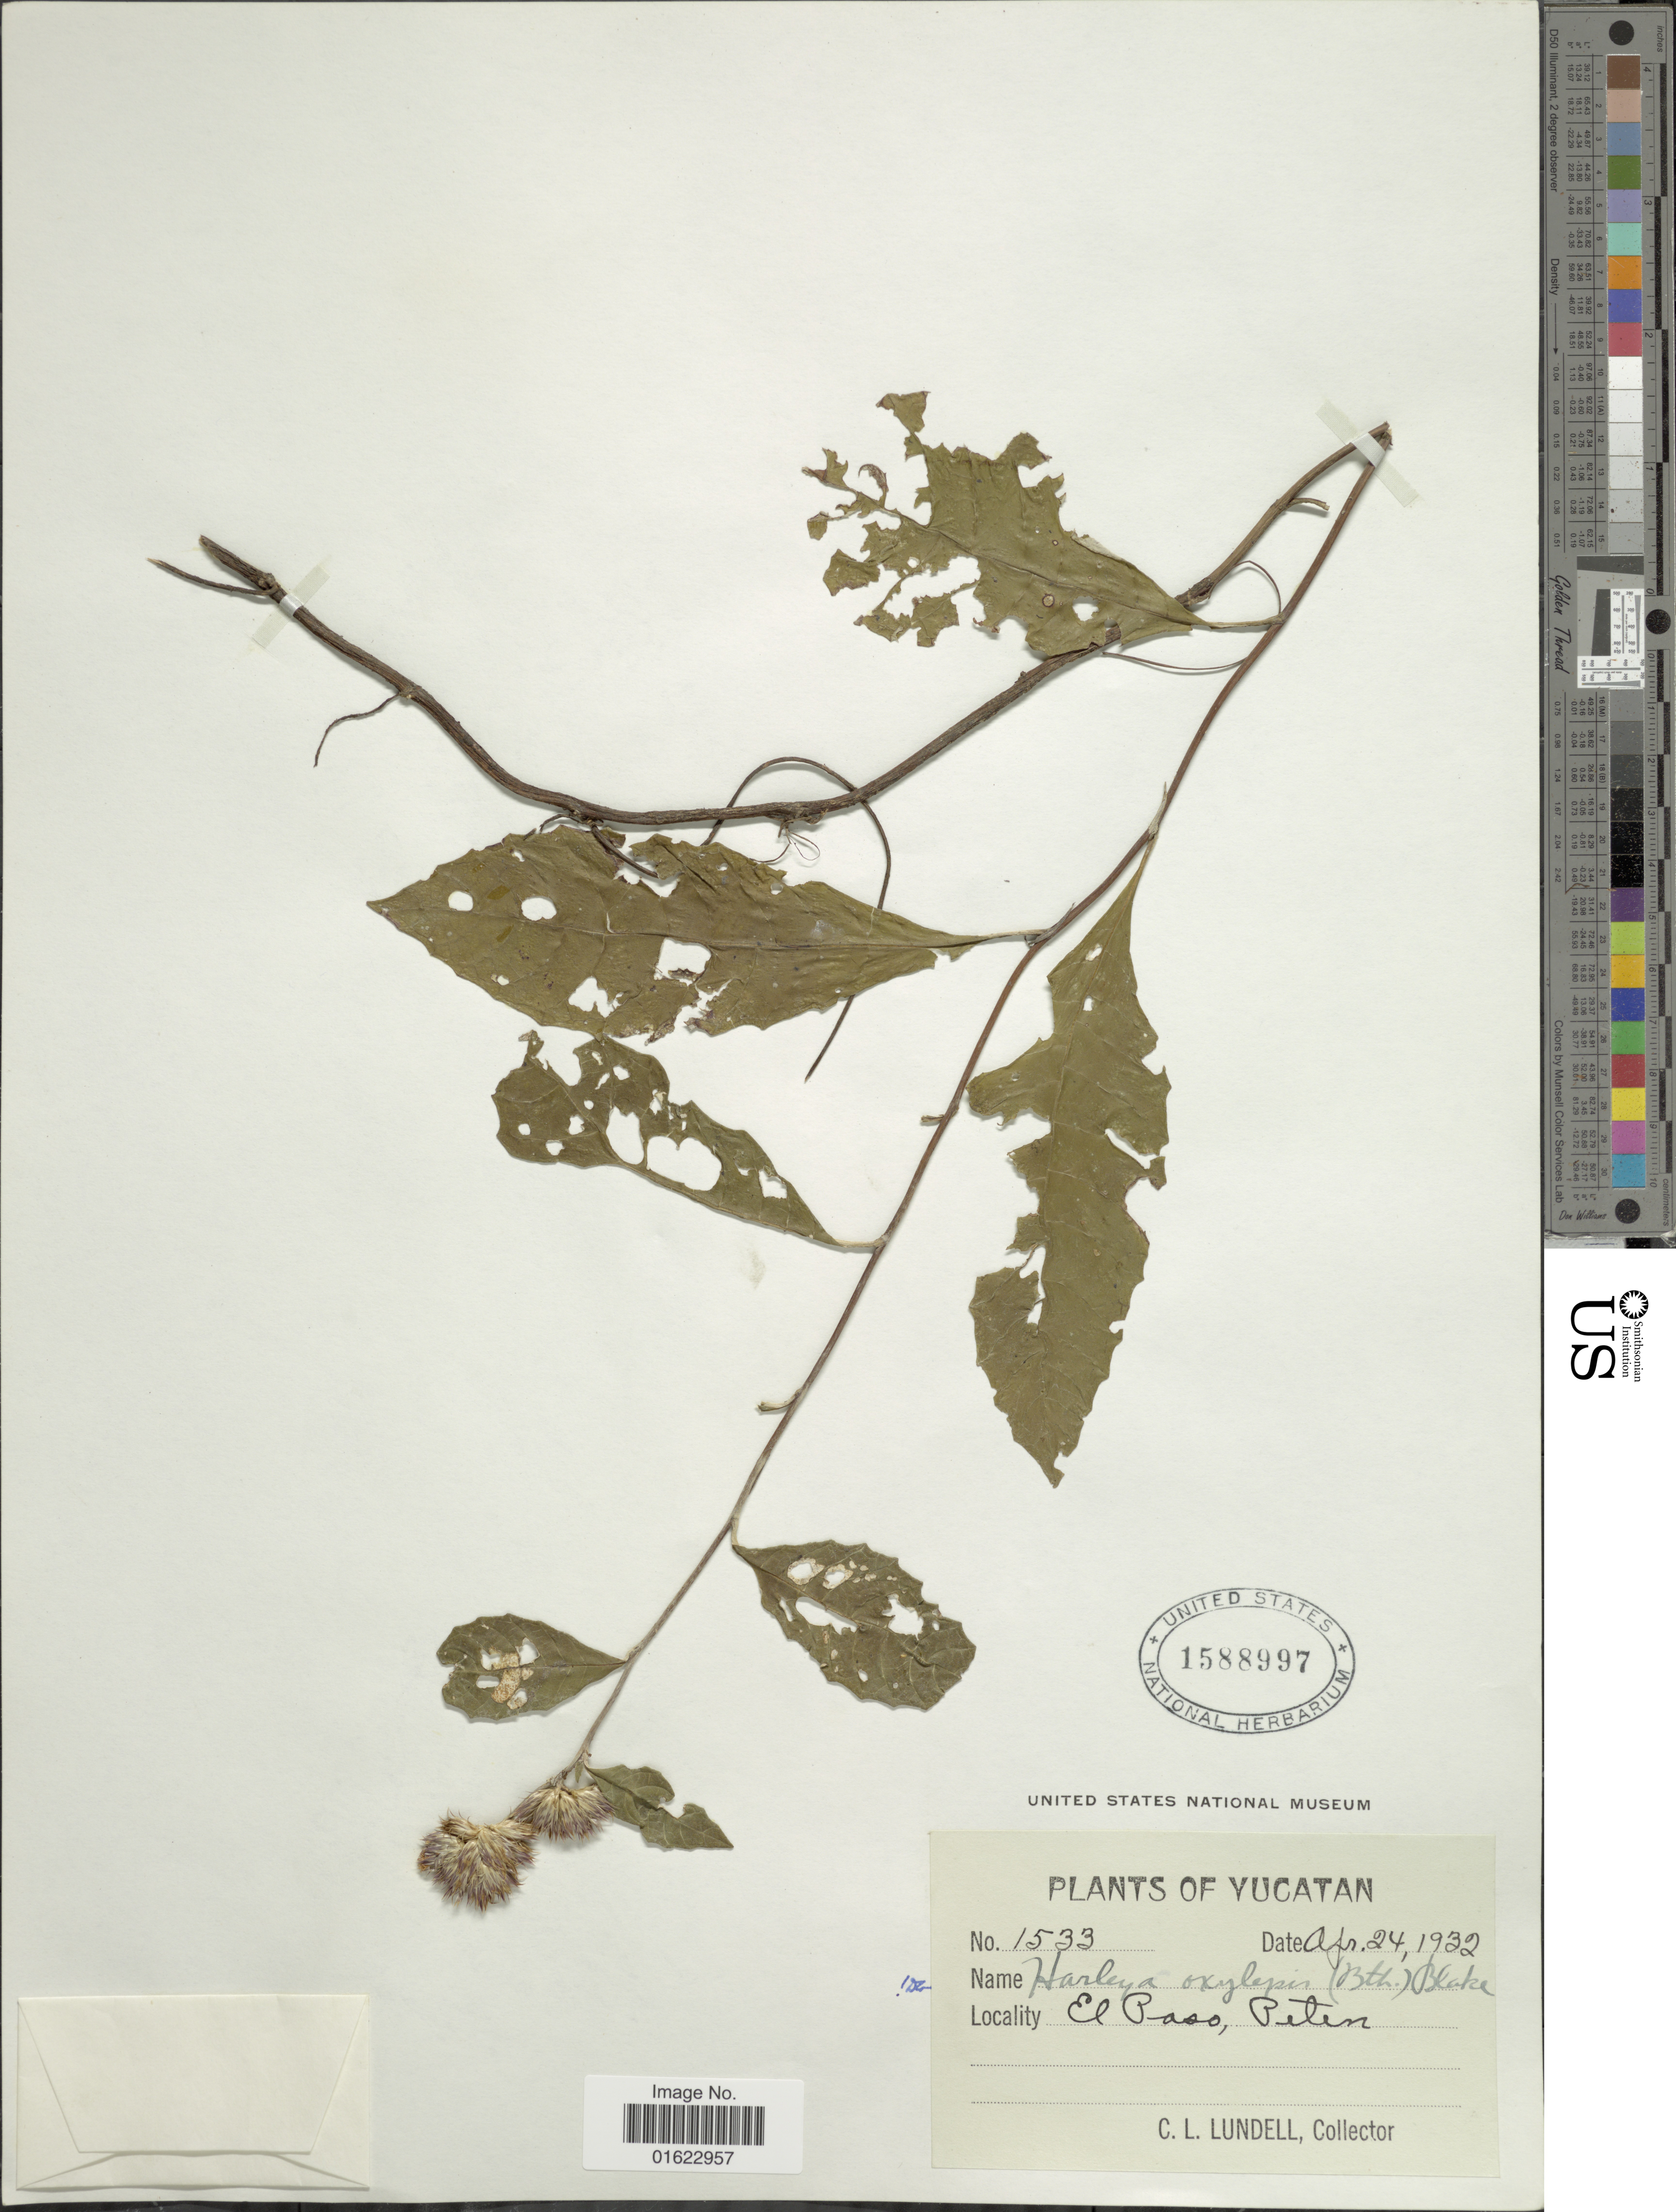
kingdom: Plantae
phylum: Tracheophyta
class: Magnoliopsida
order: Asterales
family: Asteraceae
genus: Harleya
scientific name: Harleya oxylepis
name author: (Benth.) S.F. Blake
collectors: C. L. Lundell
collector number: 1533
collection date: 1932-04-24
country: Mexico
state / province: Yucatán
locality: Yucatan, El Paso, Peten.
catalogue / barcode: US 1588997